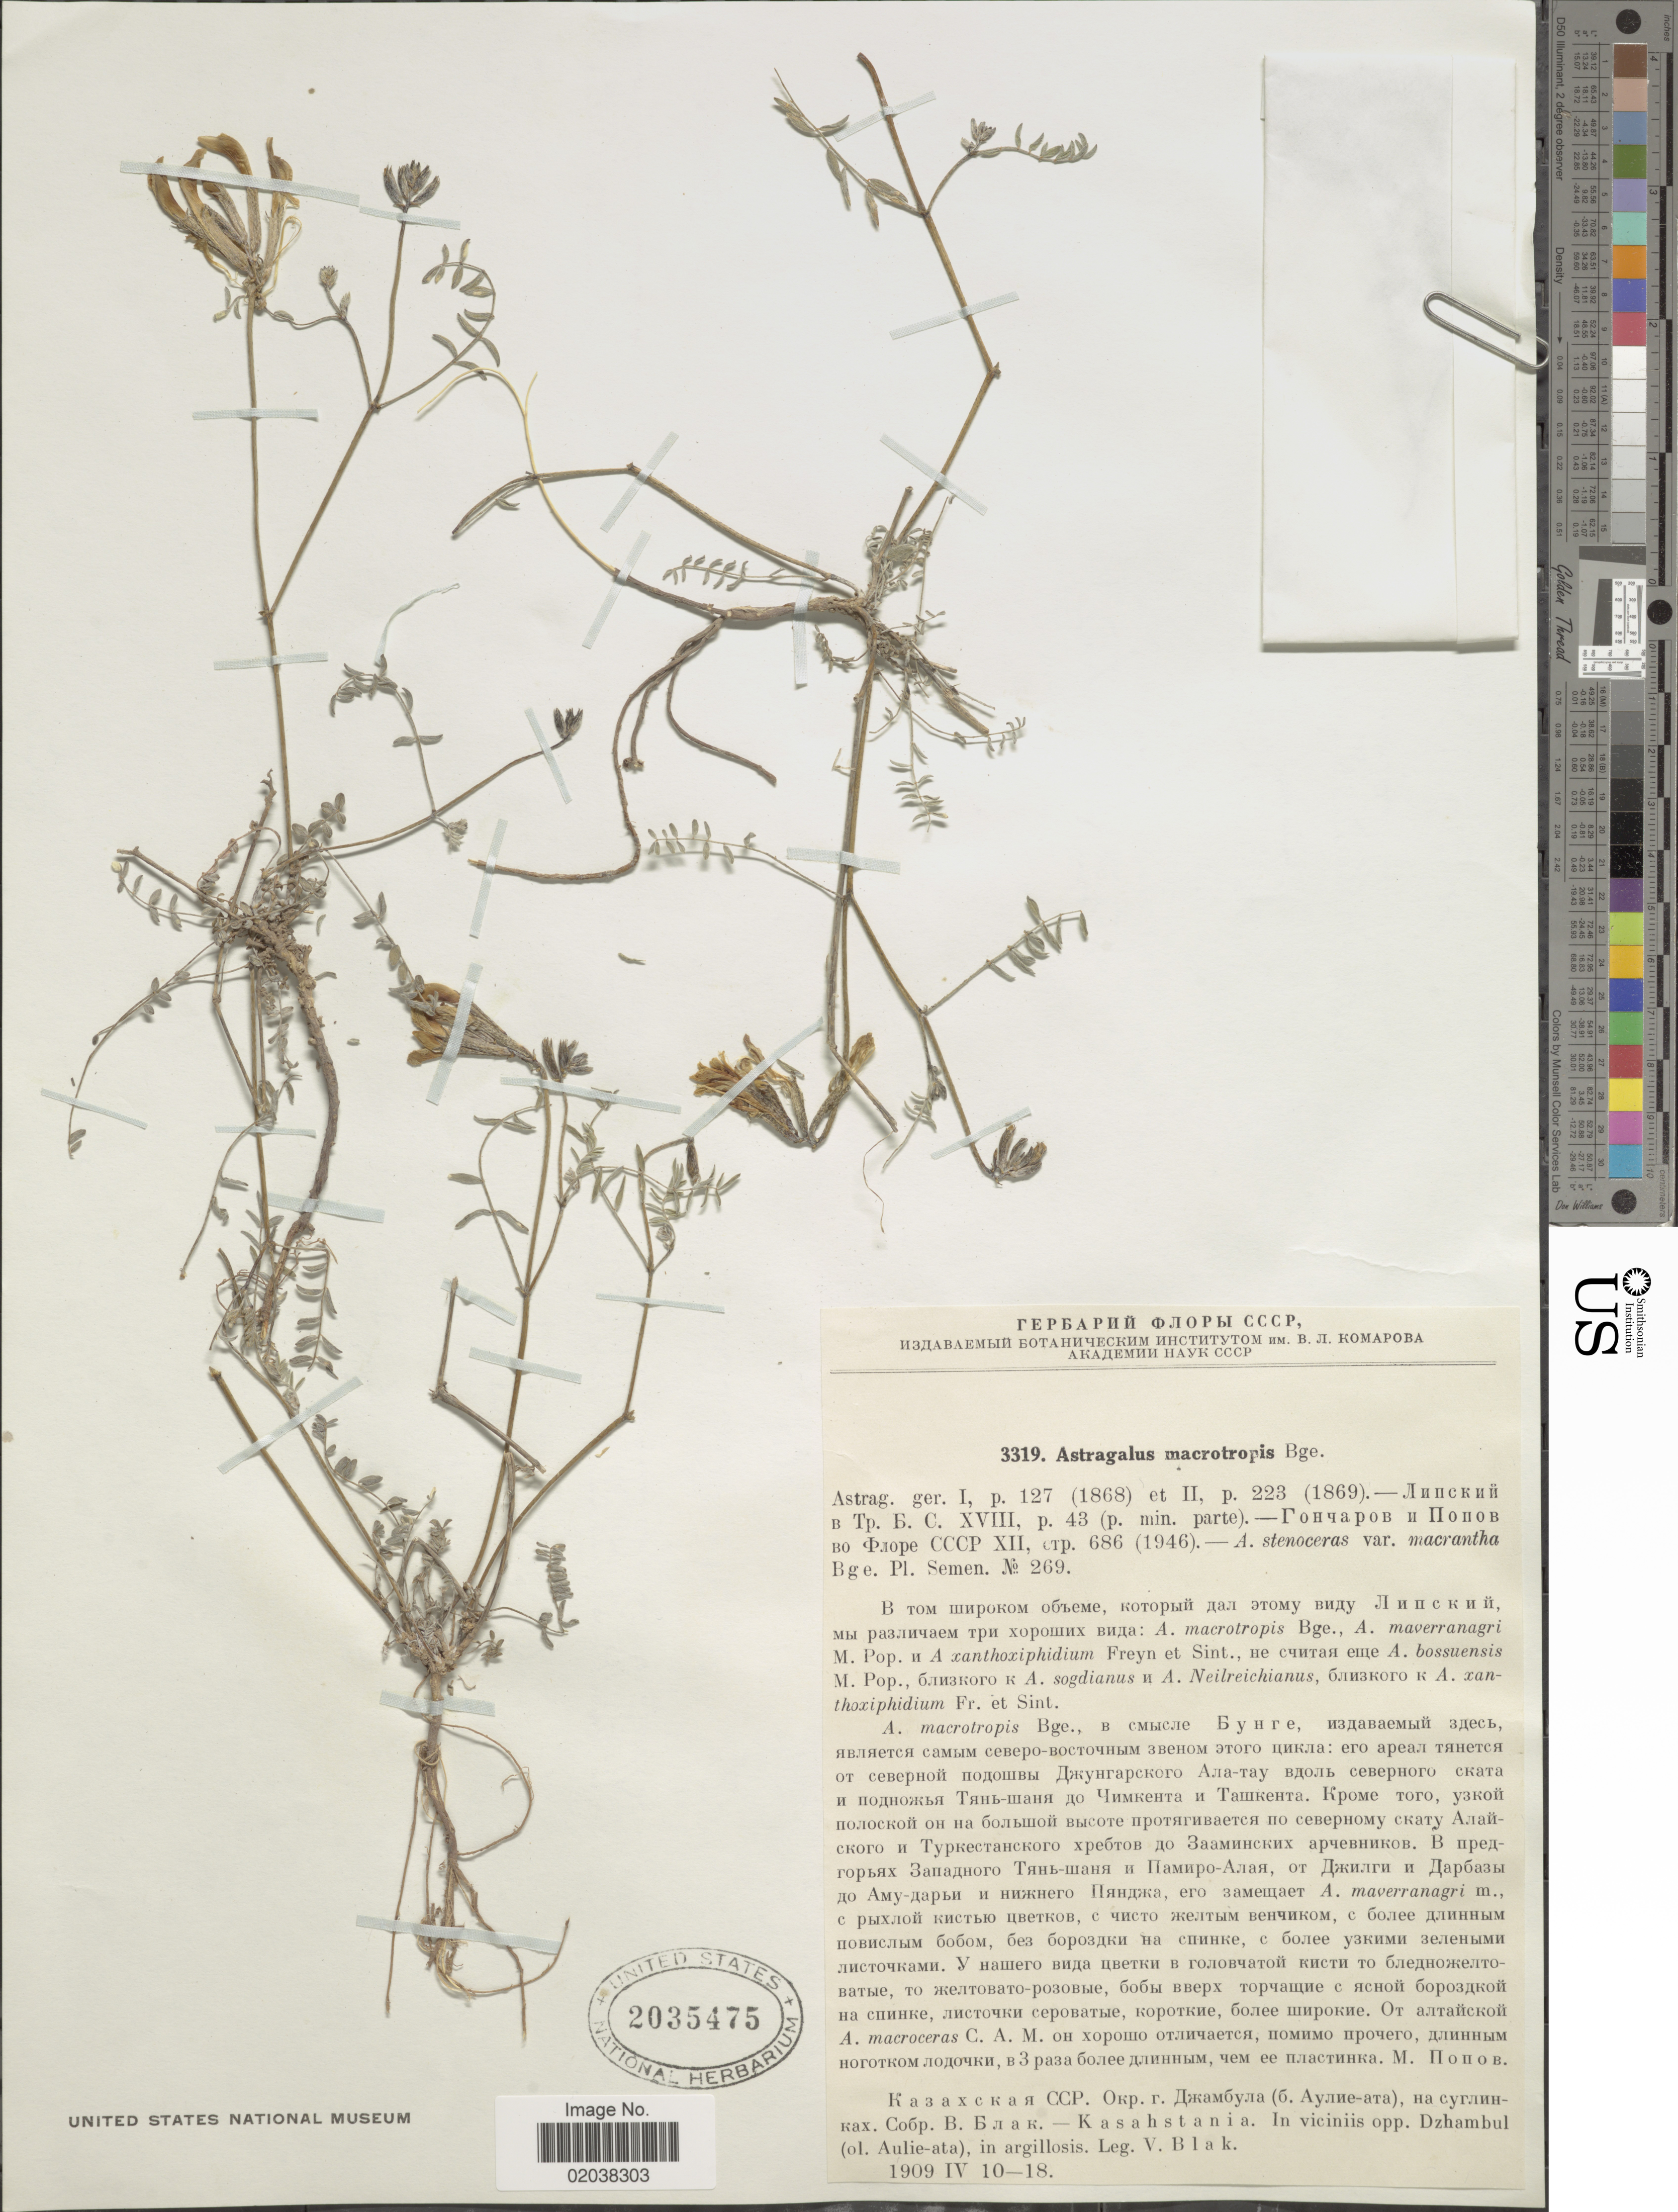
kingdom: Plantae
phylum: Tracheophyta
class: Magnoliopsida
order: Fabales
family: Fabaceae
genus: Astragalus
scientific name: Astragalus macrotropis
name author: Bunge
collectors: V. Blak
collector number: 3319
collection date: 1909-04-10/1909-04-18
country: Kazakhstan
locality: Kasahstania. In viciniis opp. Dzhambul (ol. Aulie-ata), in argillosis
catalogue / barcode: US 2035475